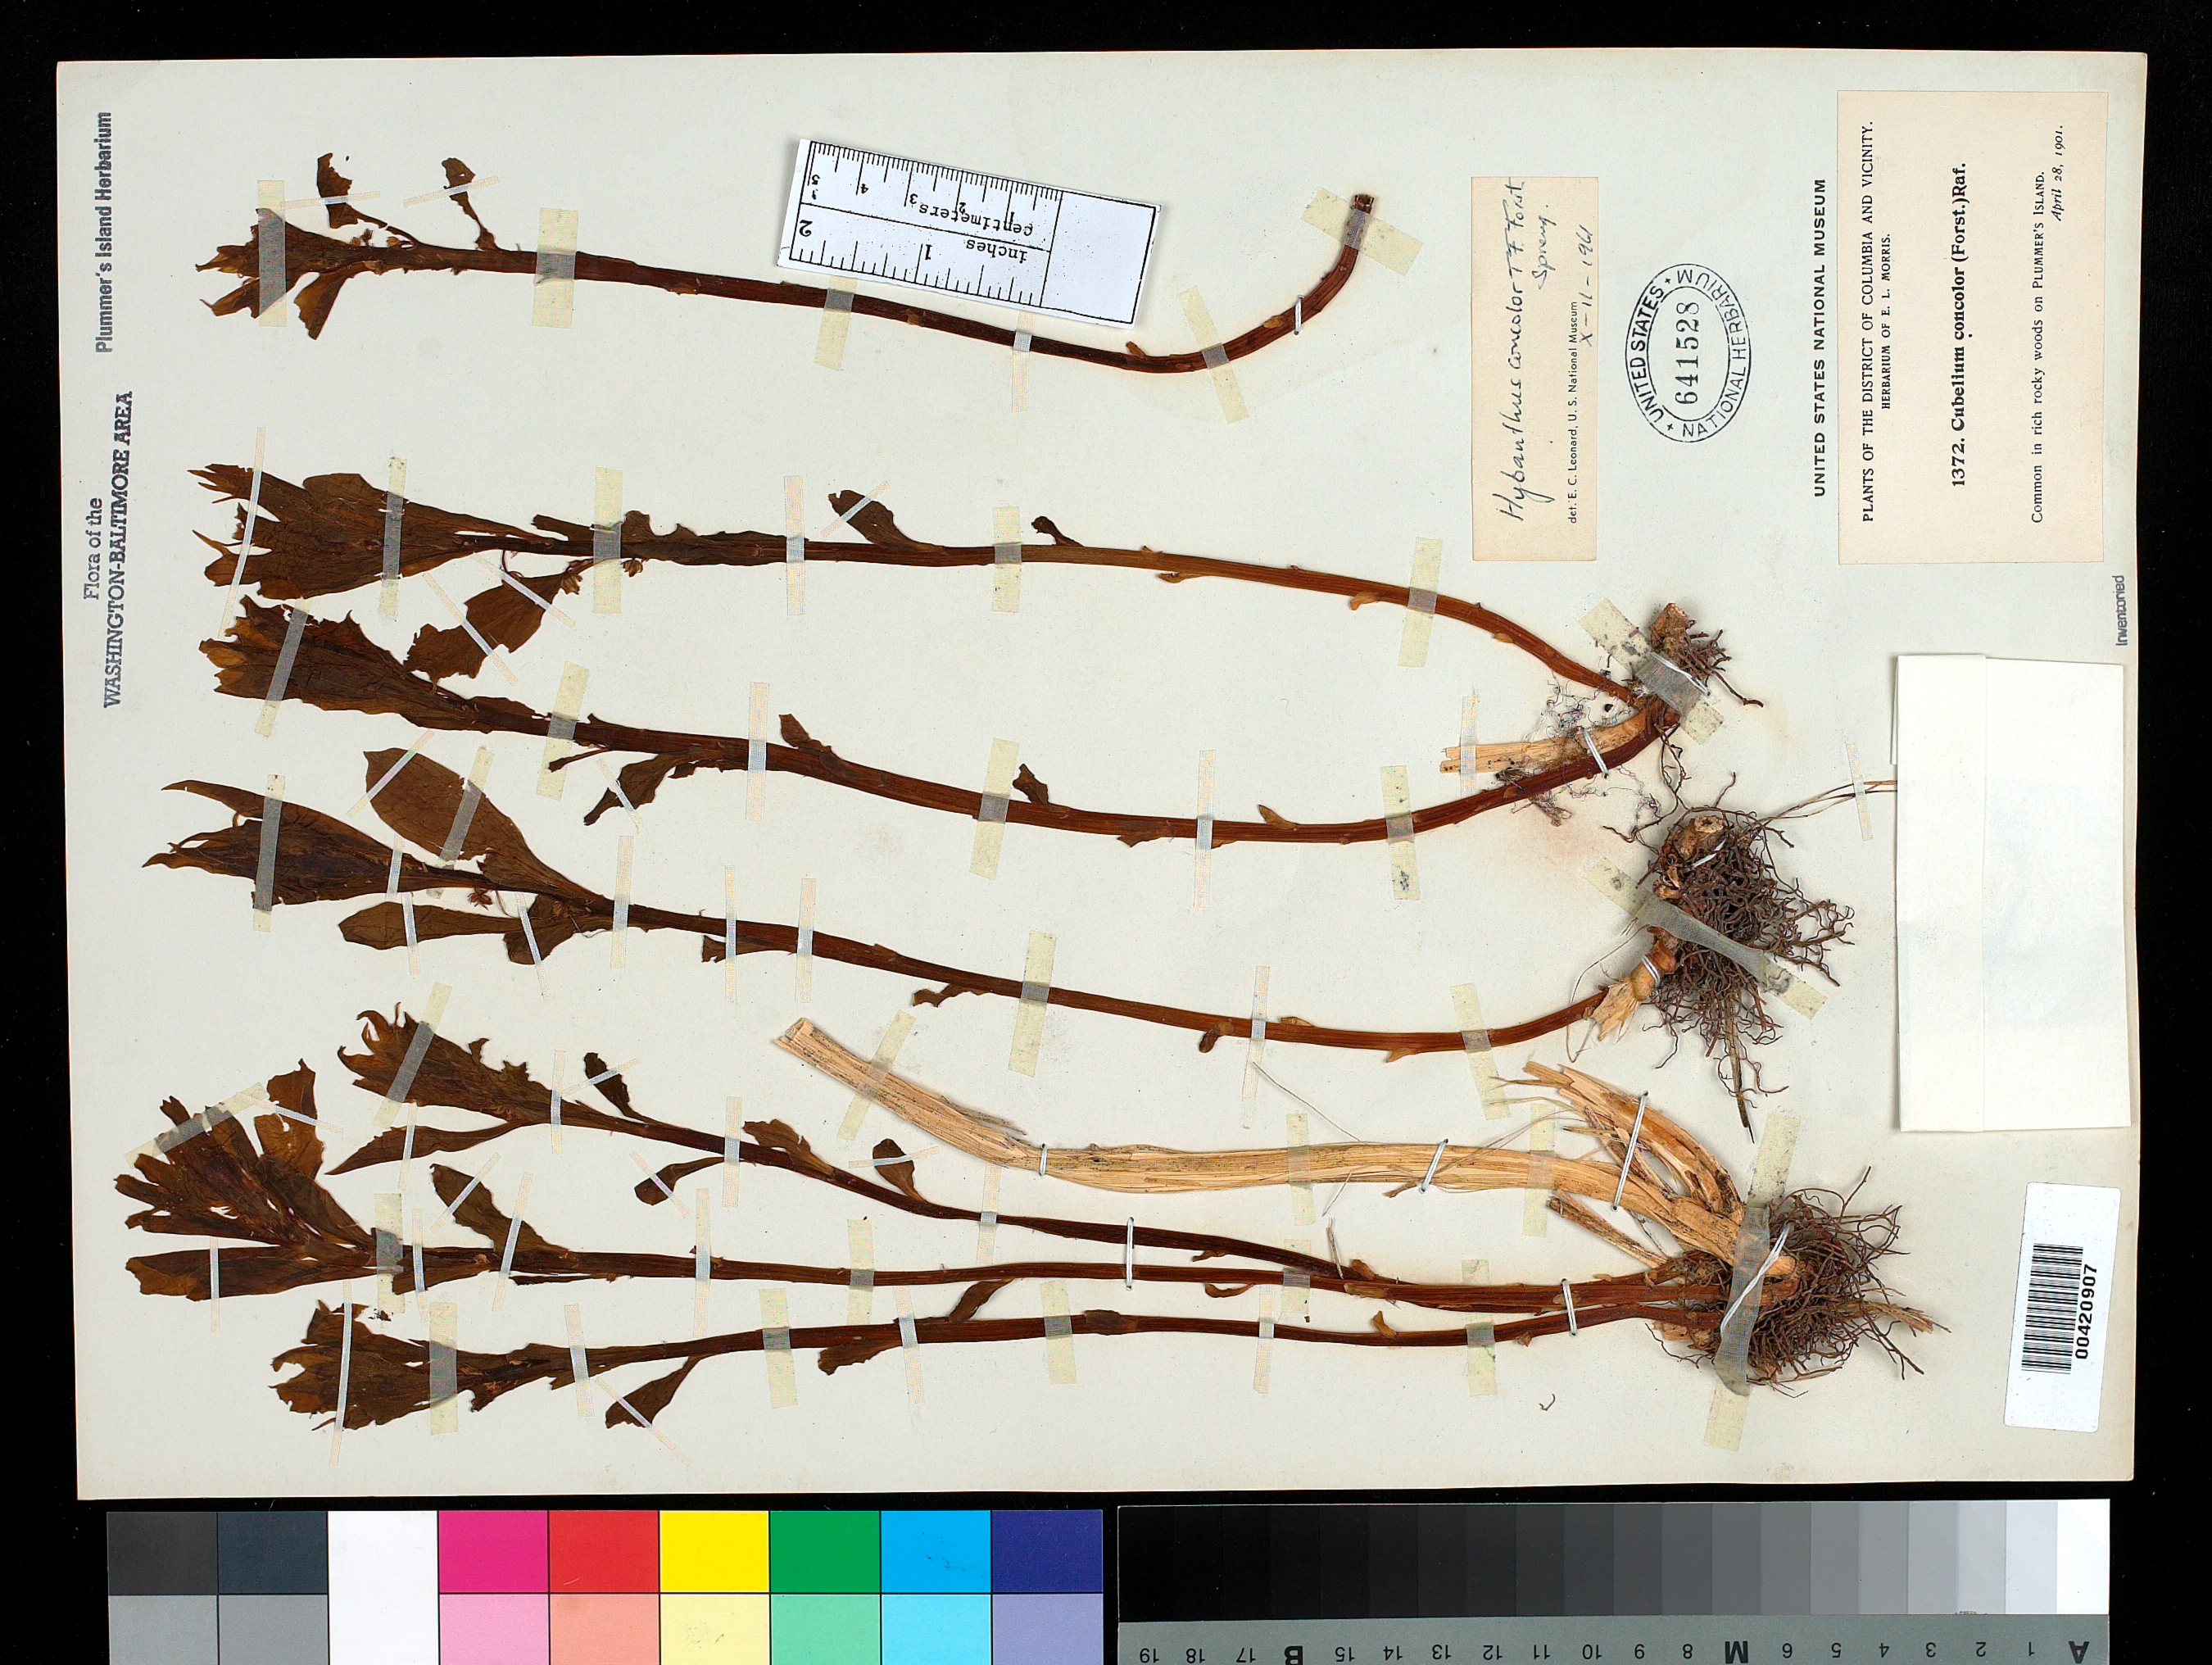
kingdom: Plantae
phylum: Tracheophyta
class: Magnoliopsida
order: Malpighiales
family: Violaceae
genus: Cubelium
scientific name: Cubelium concolor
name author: (T.F. Forst.) Raf. ex Britton & A. Br.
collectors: E. L. Morris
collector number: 1372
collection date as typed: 28 Apr 1901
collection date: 1901-04-28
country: United States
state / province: Maryland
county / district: Montgomery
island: Plummers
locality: Plummer's Island C. & O. Canal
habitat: Rich rocky woods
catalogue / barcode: US 641528